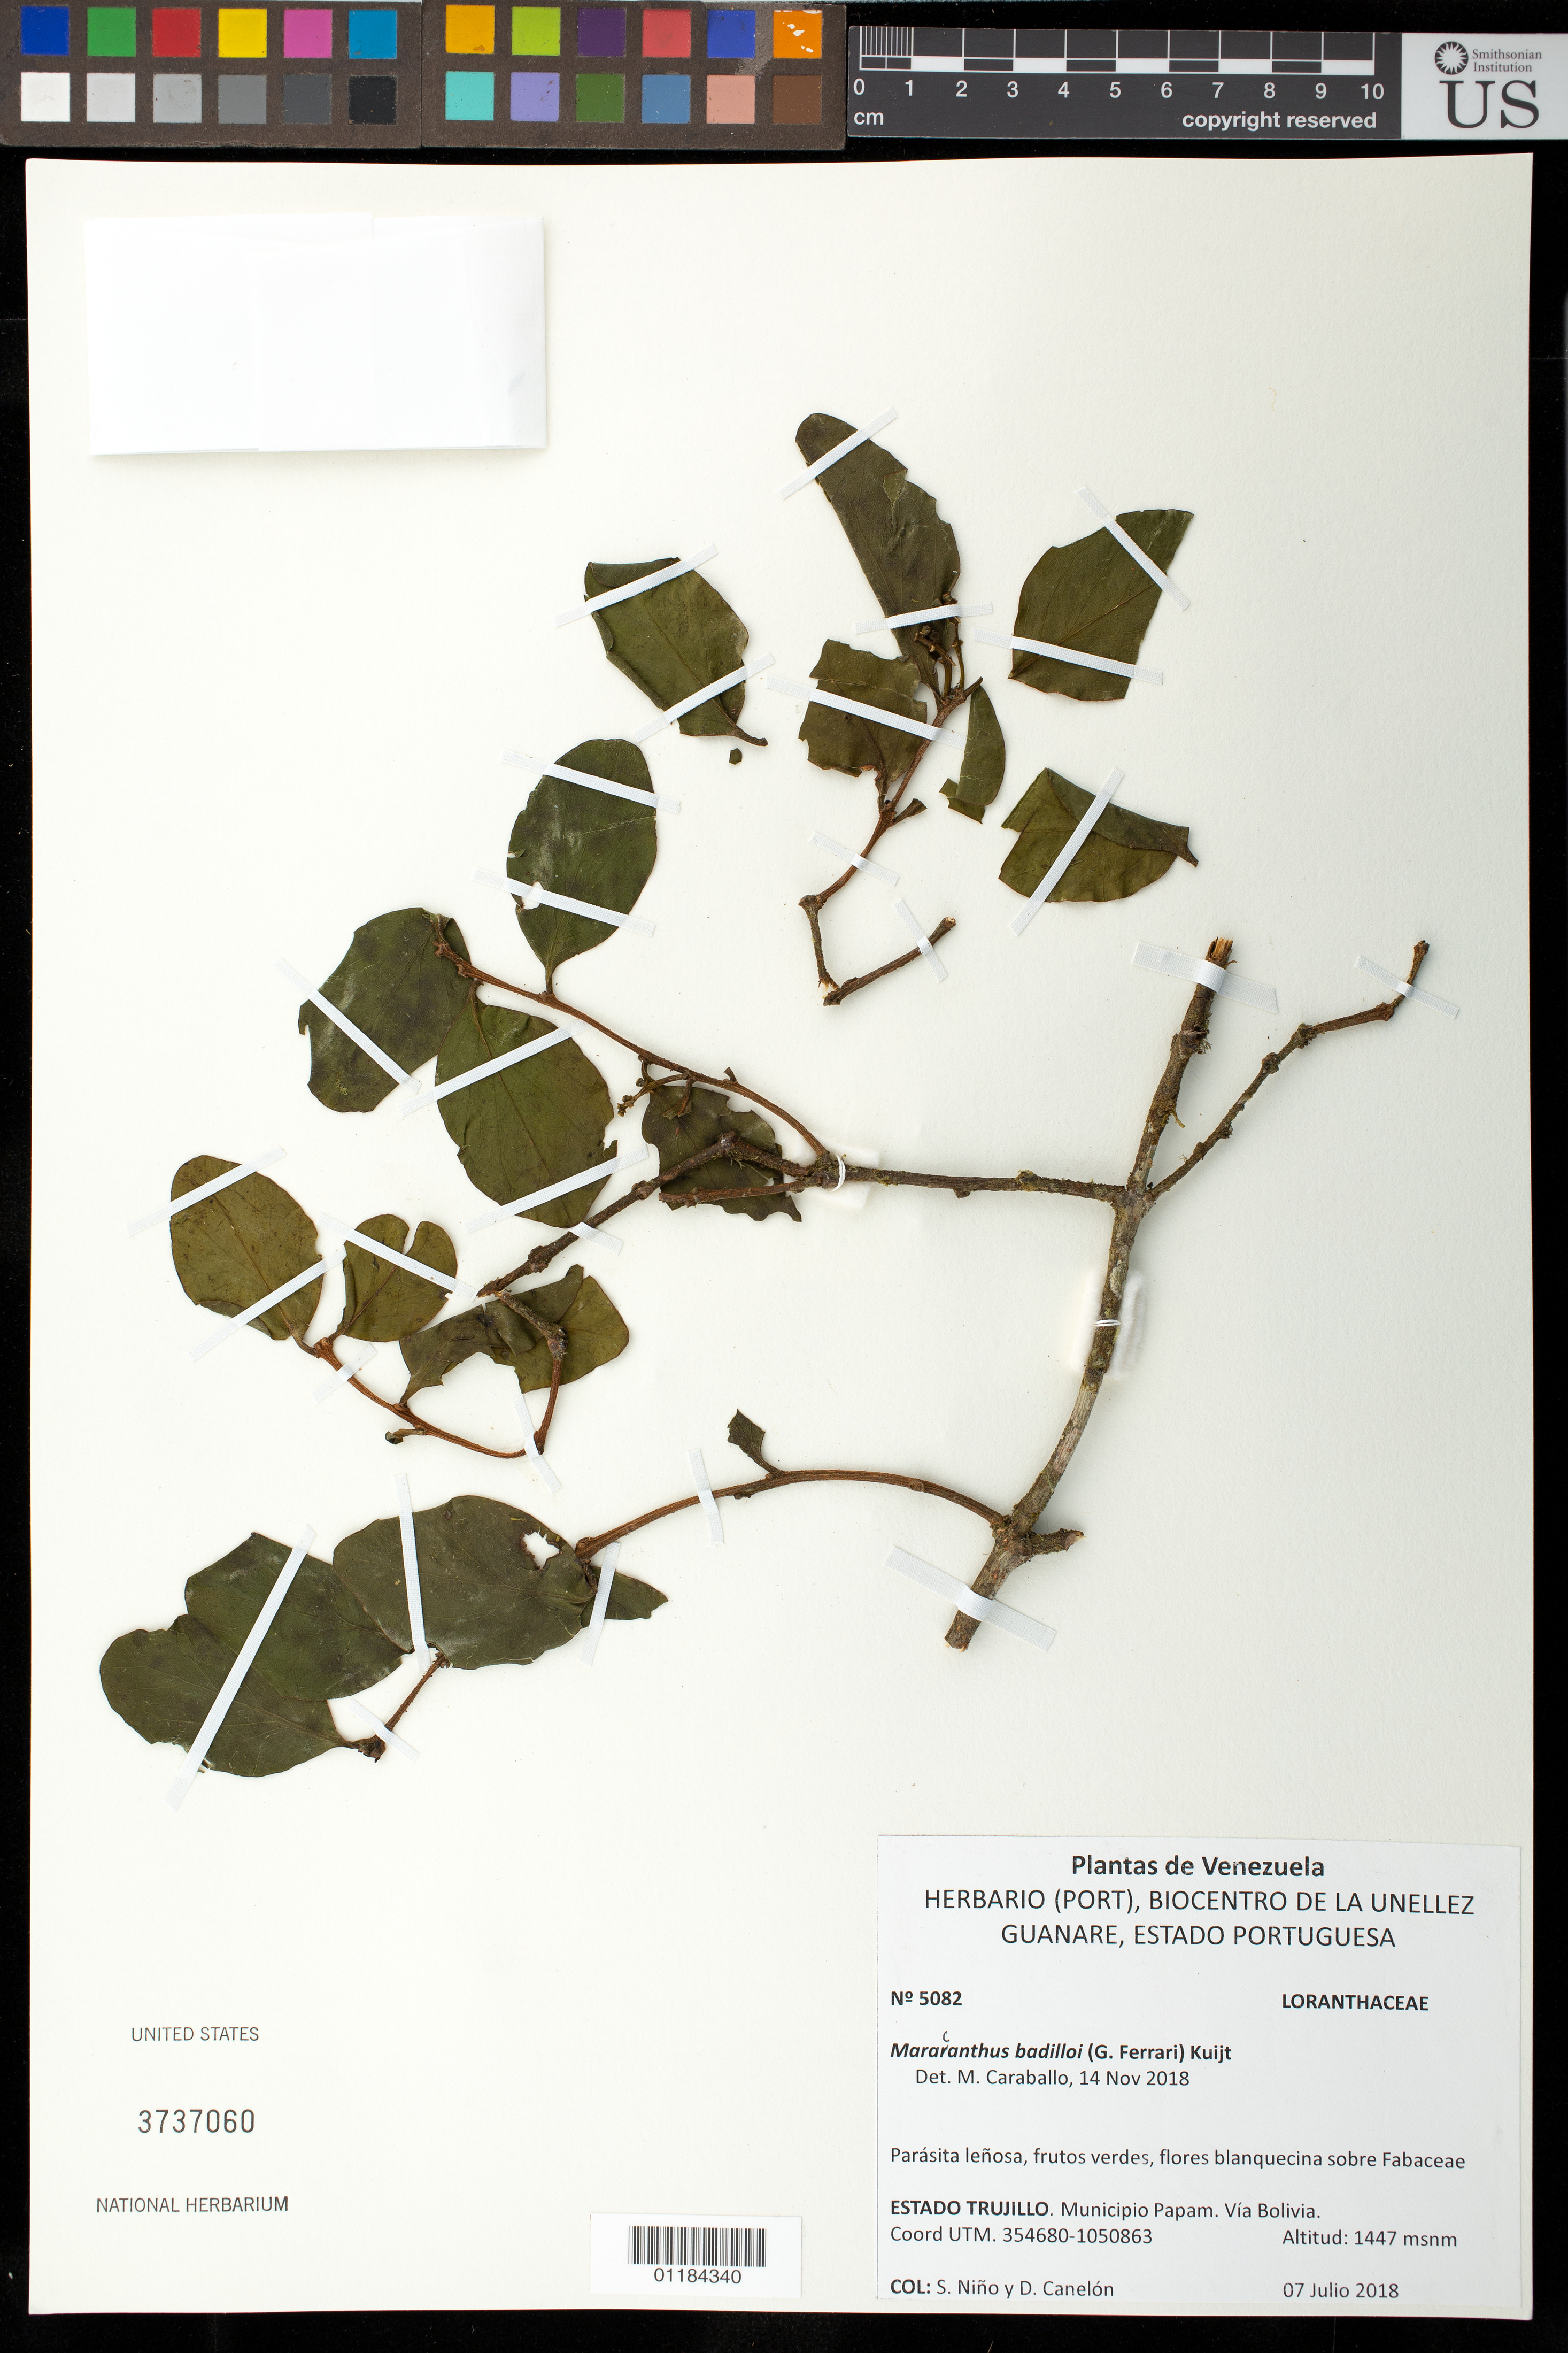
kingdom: Plantae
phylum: Tracheophyta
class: Magnoliopsida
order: Santalales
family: Loranthaceae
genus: Maracanthus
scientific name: Maracanthus badilloi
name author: (Ferrari) Kuijt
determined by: Caraballo-Ortiz, Marcos A., (MISS), University of Mississippi (UNITED STATES)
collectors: S. M. Niño & D. Canelón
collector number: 5082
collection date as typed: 07 Julio 2018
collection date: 2018-07-07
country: Venezuela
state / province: Trujillo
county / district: Papam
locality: Via Bolivia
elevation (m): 1447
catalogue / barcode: US 3737060